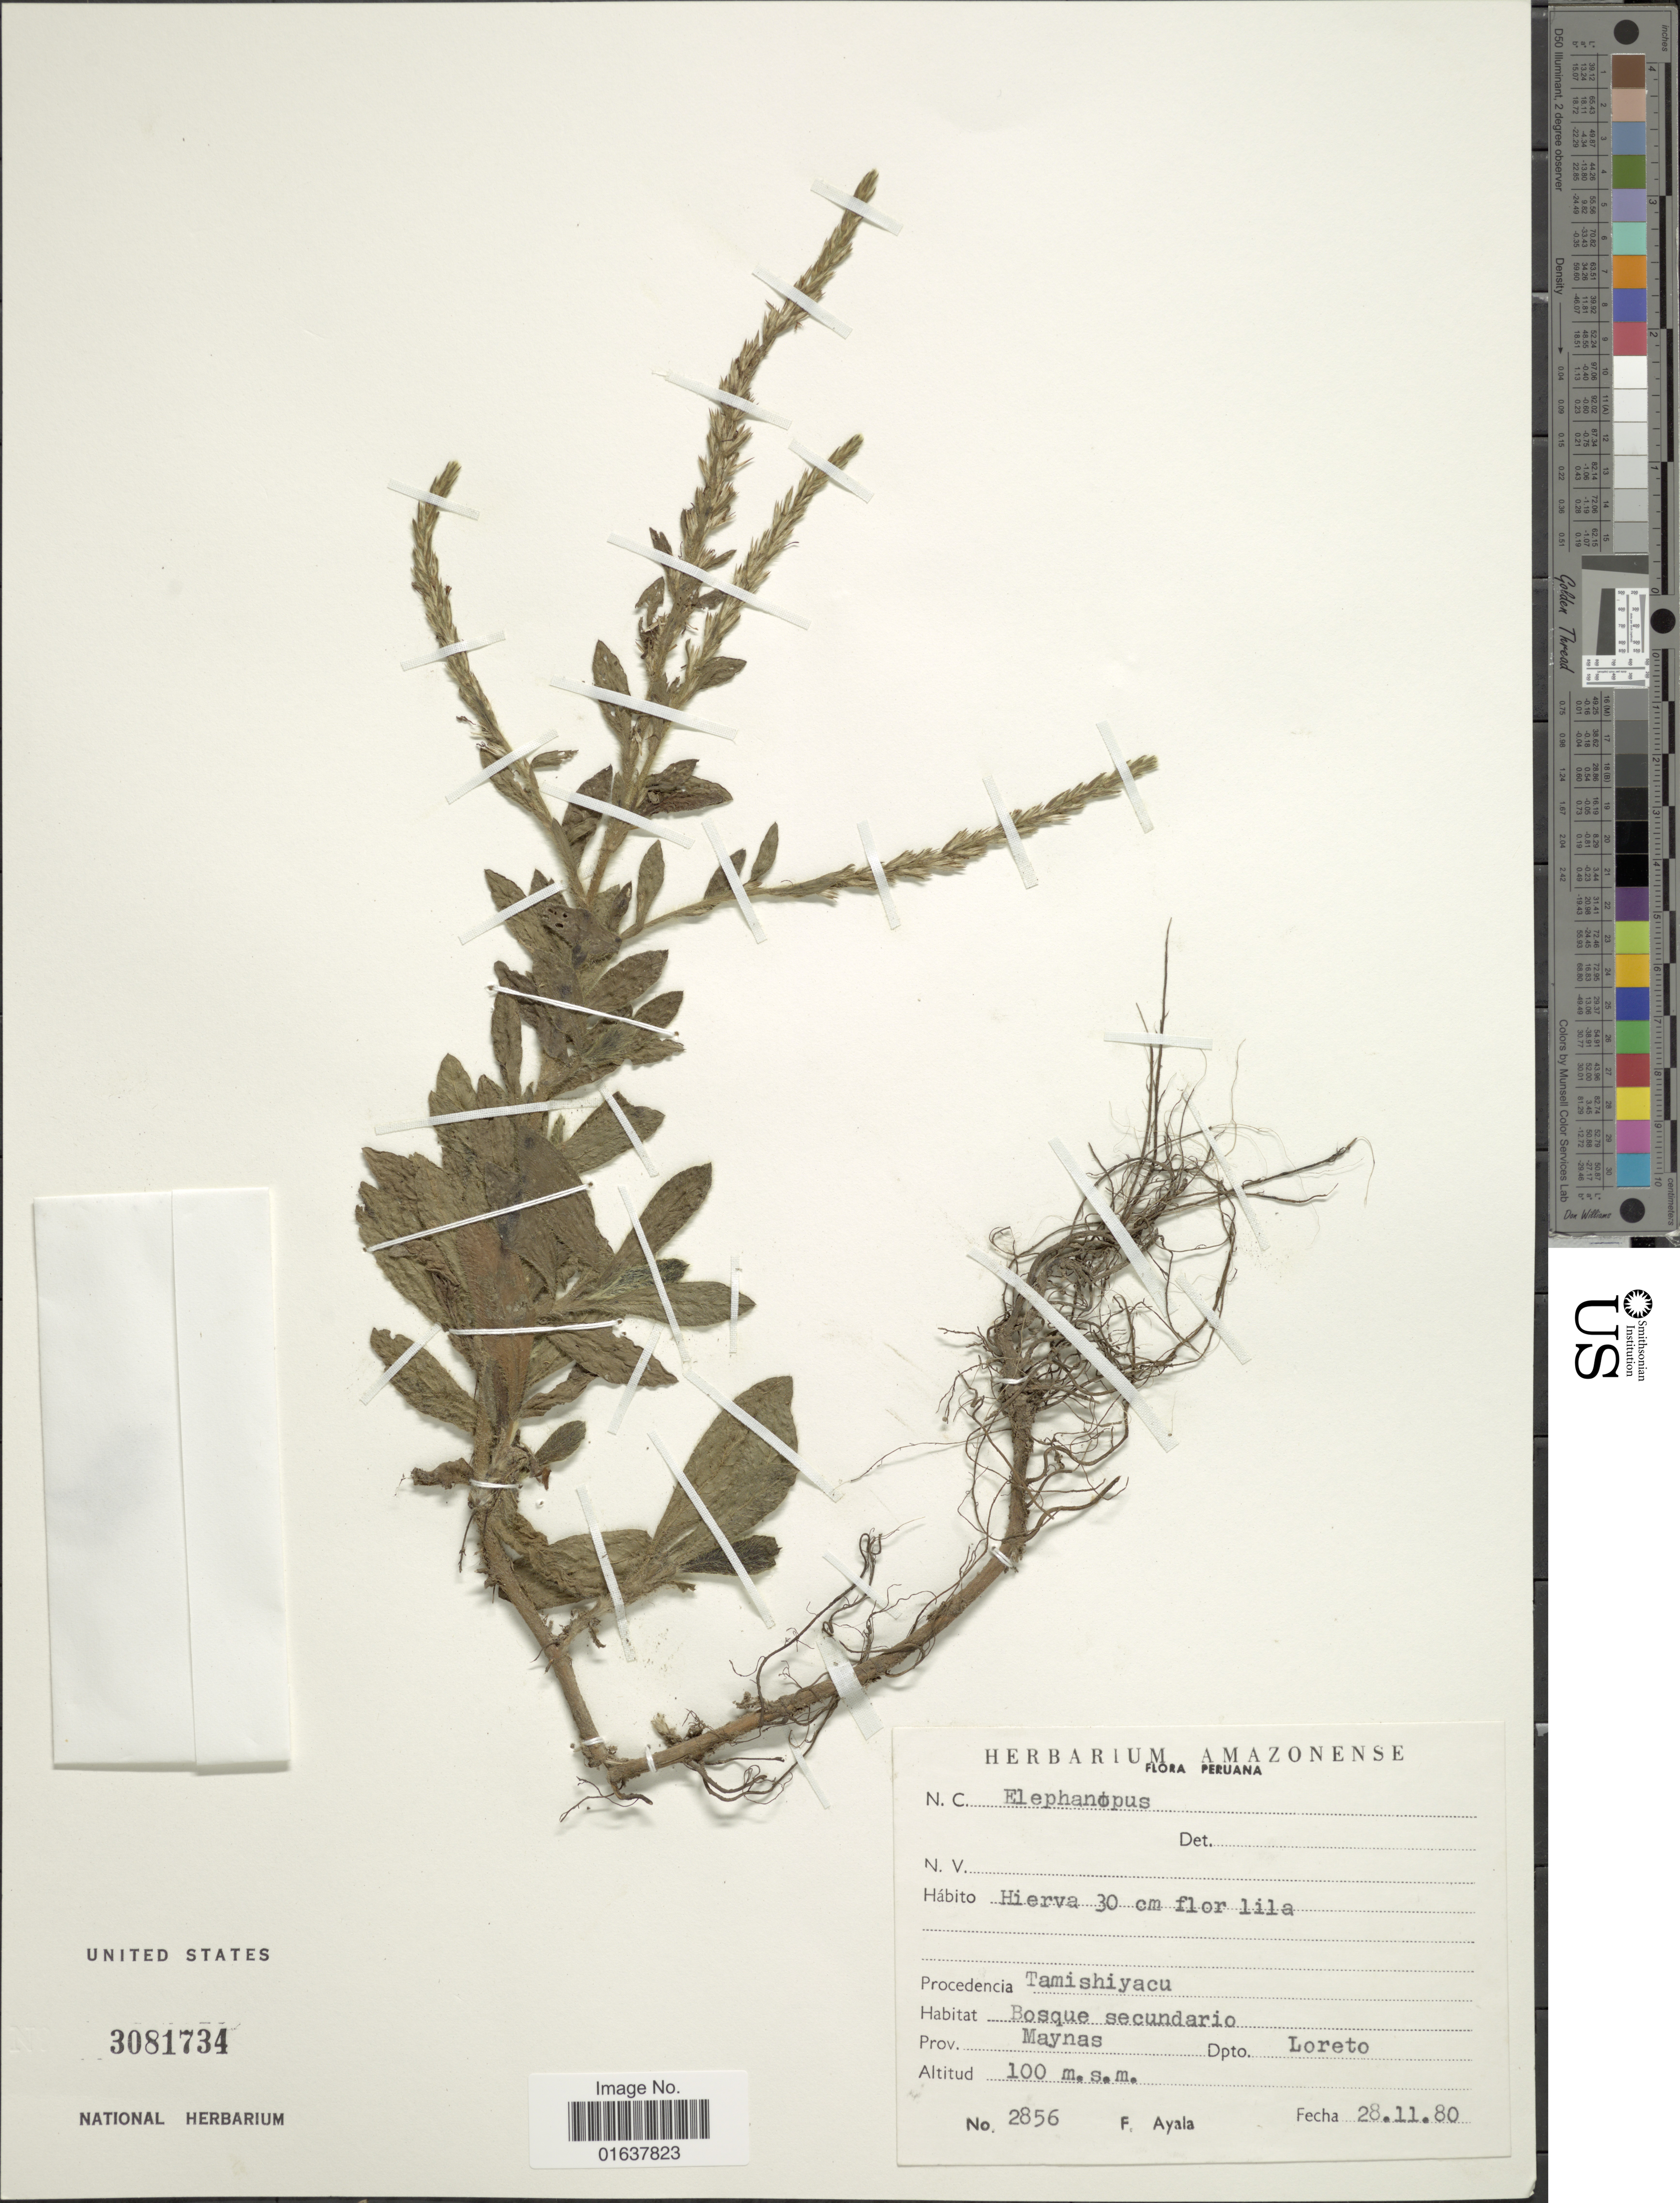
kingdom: Plantae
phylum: Tracheophyta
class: Magnoliopsida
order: Asterales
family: Asteraceae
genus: Pseudelephantopus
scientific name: Pseudelephantopus spiralis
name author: (Less.) Cronquist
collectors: F. Ayala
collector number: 2856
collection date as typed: Transcribed d/m/y: 28/11/80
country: Peru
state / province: Loreto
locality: Procedencia Tamishiyacu. Prov. Maynas, Dep. Loreto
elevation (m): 100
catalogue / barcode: US 3081734